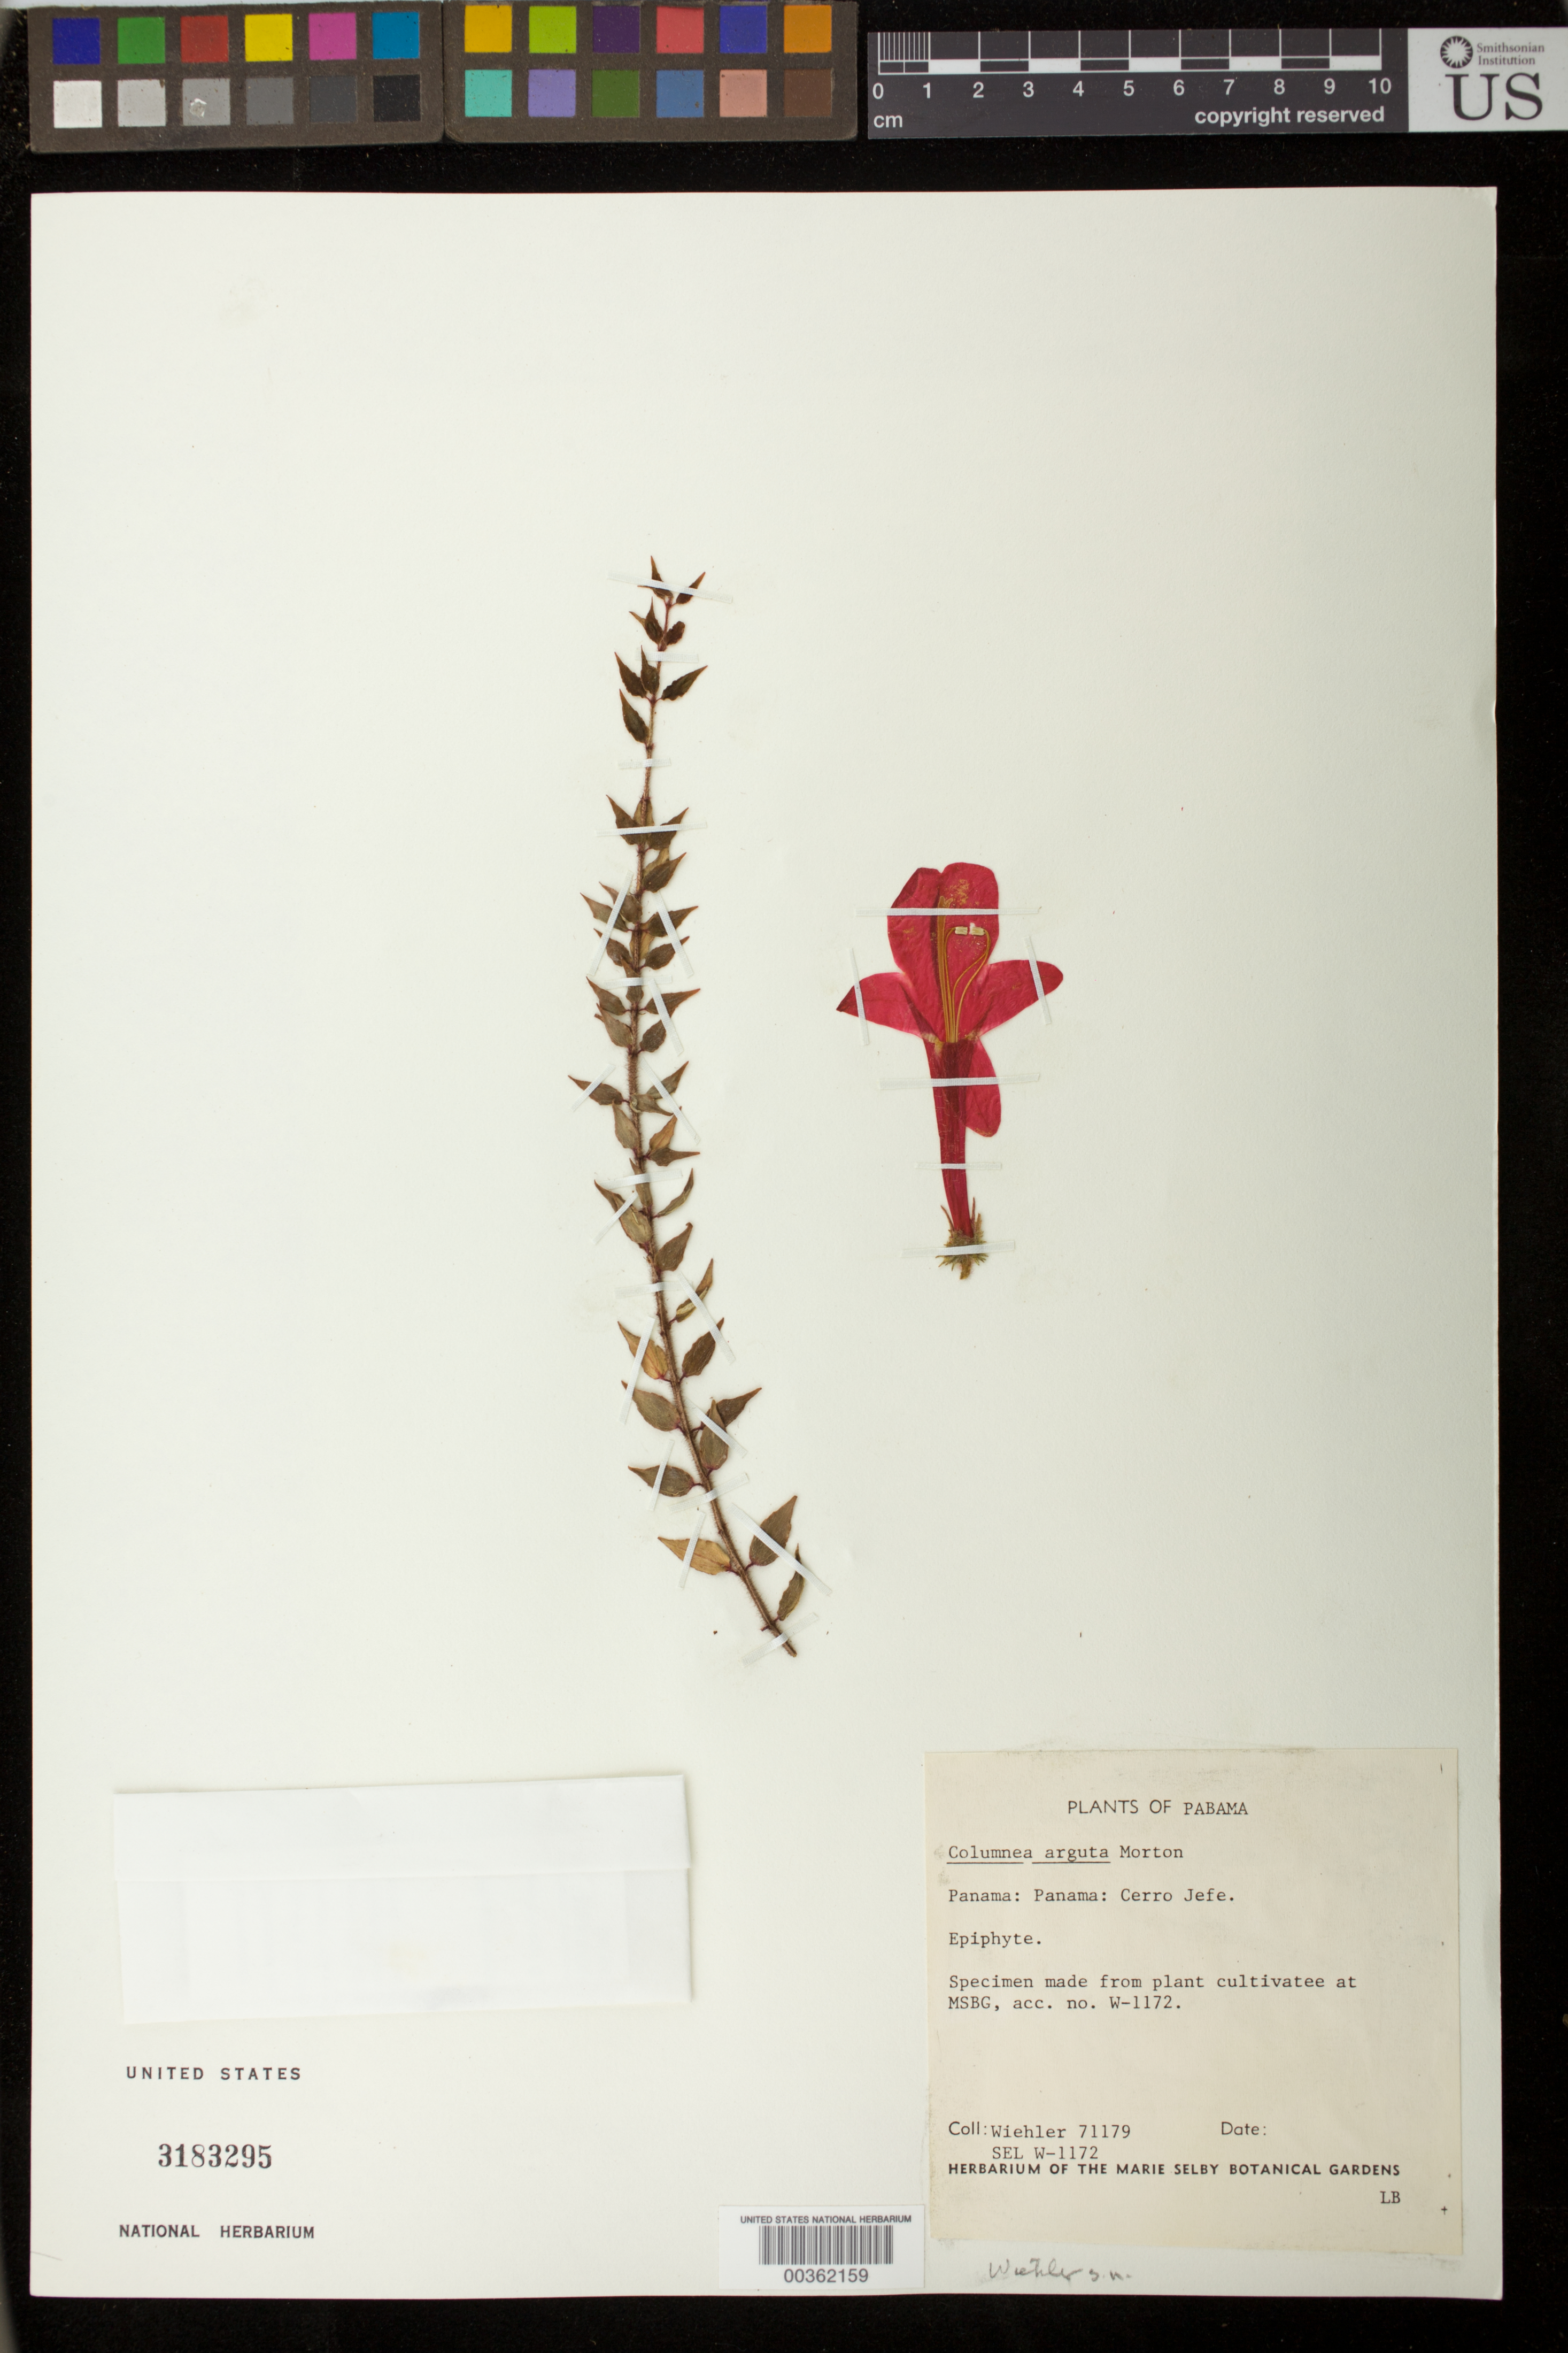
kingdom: Plantae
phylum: Tracheophyta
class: Magnoliopsida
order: Lamiales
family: Gesneriaceae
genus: Columnea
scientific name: Columnea arguta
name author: C.V. Morton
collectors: H. J. Wiehler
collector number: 71179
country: Panama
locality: Panama: Panamá, Cerro Jefe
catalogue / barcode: US 3183295